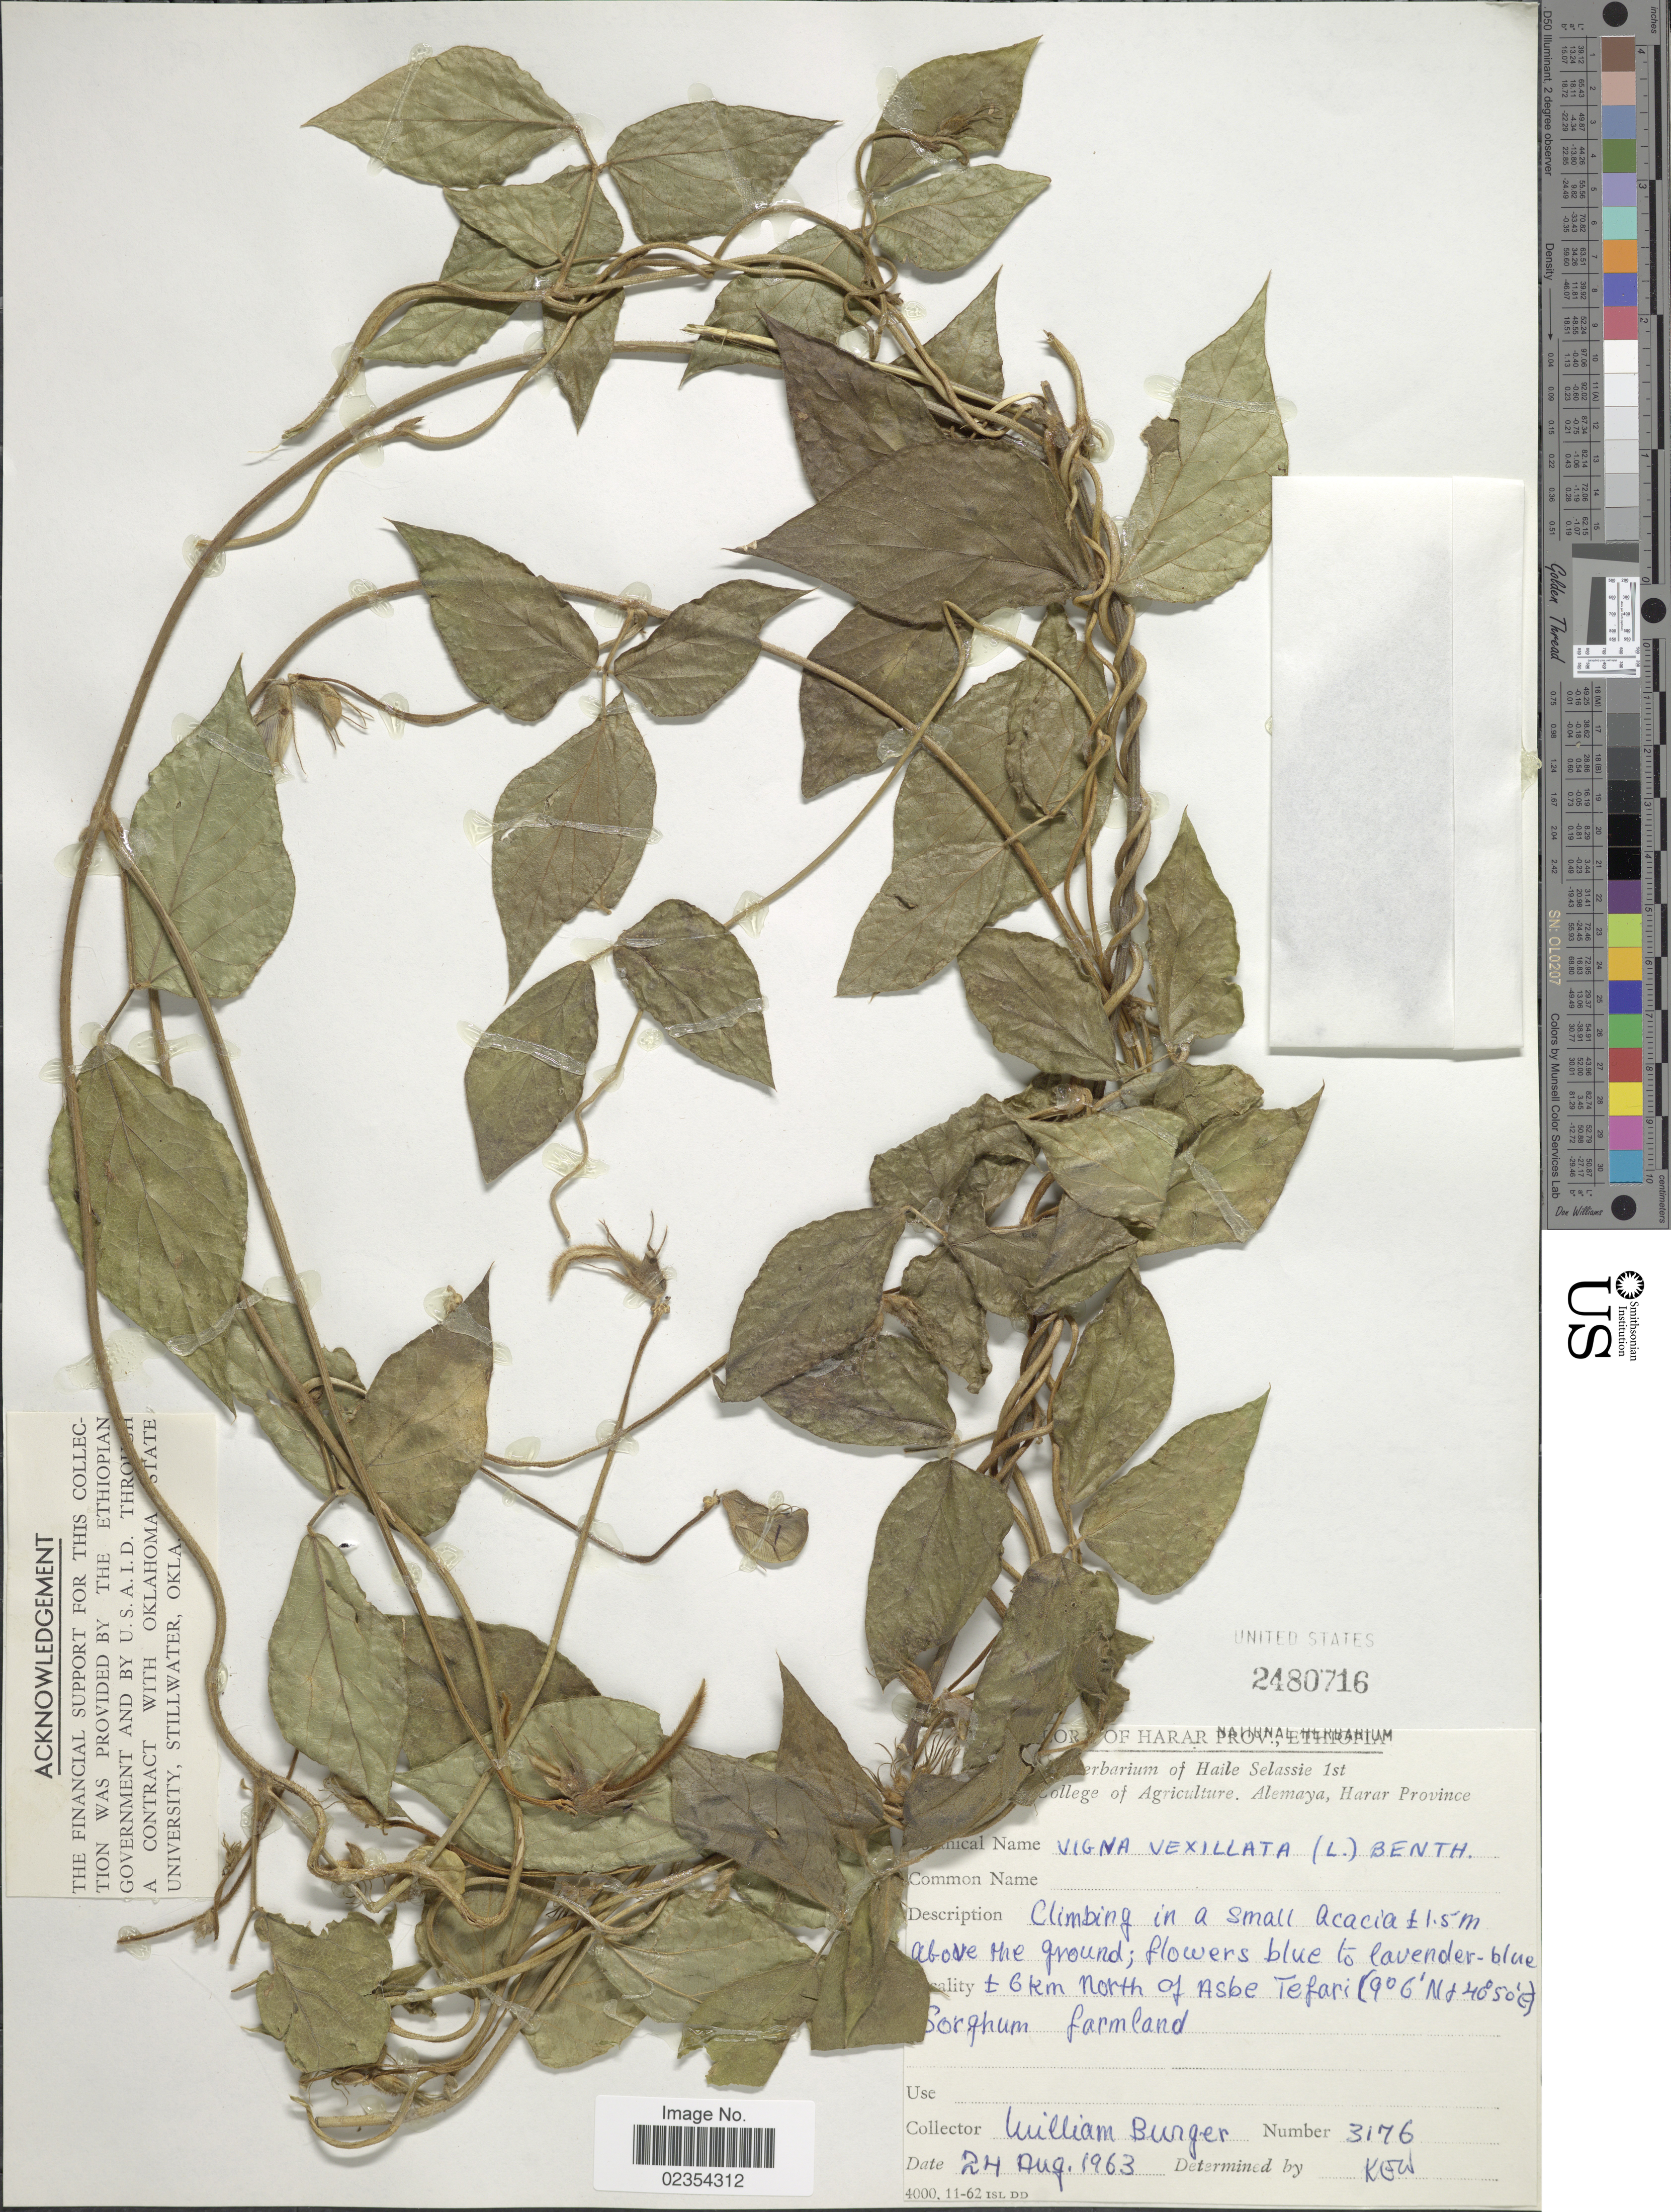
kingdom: Plantae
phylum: Tracheophyta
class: Magnoliopsida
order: Fabales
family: Fabaceae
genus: Vigna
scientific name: Vigna vexillata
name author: (L.) A. Rich.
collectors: W. Burger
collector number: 3176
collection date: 1963-08-24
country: Ethiopia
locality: Harar Prov., Ethiopa [unsure placement], ca. 6 km north of Asbe Tefari.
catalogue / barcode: US 2480716